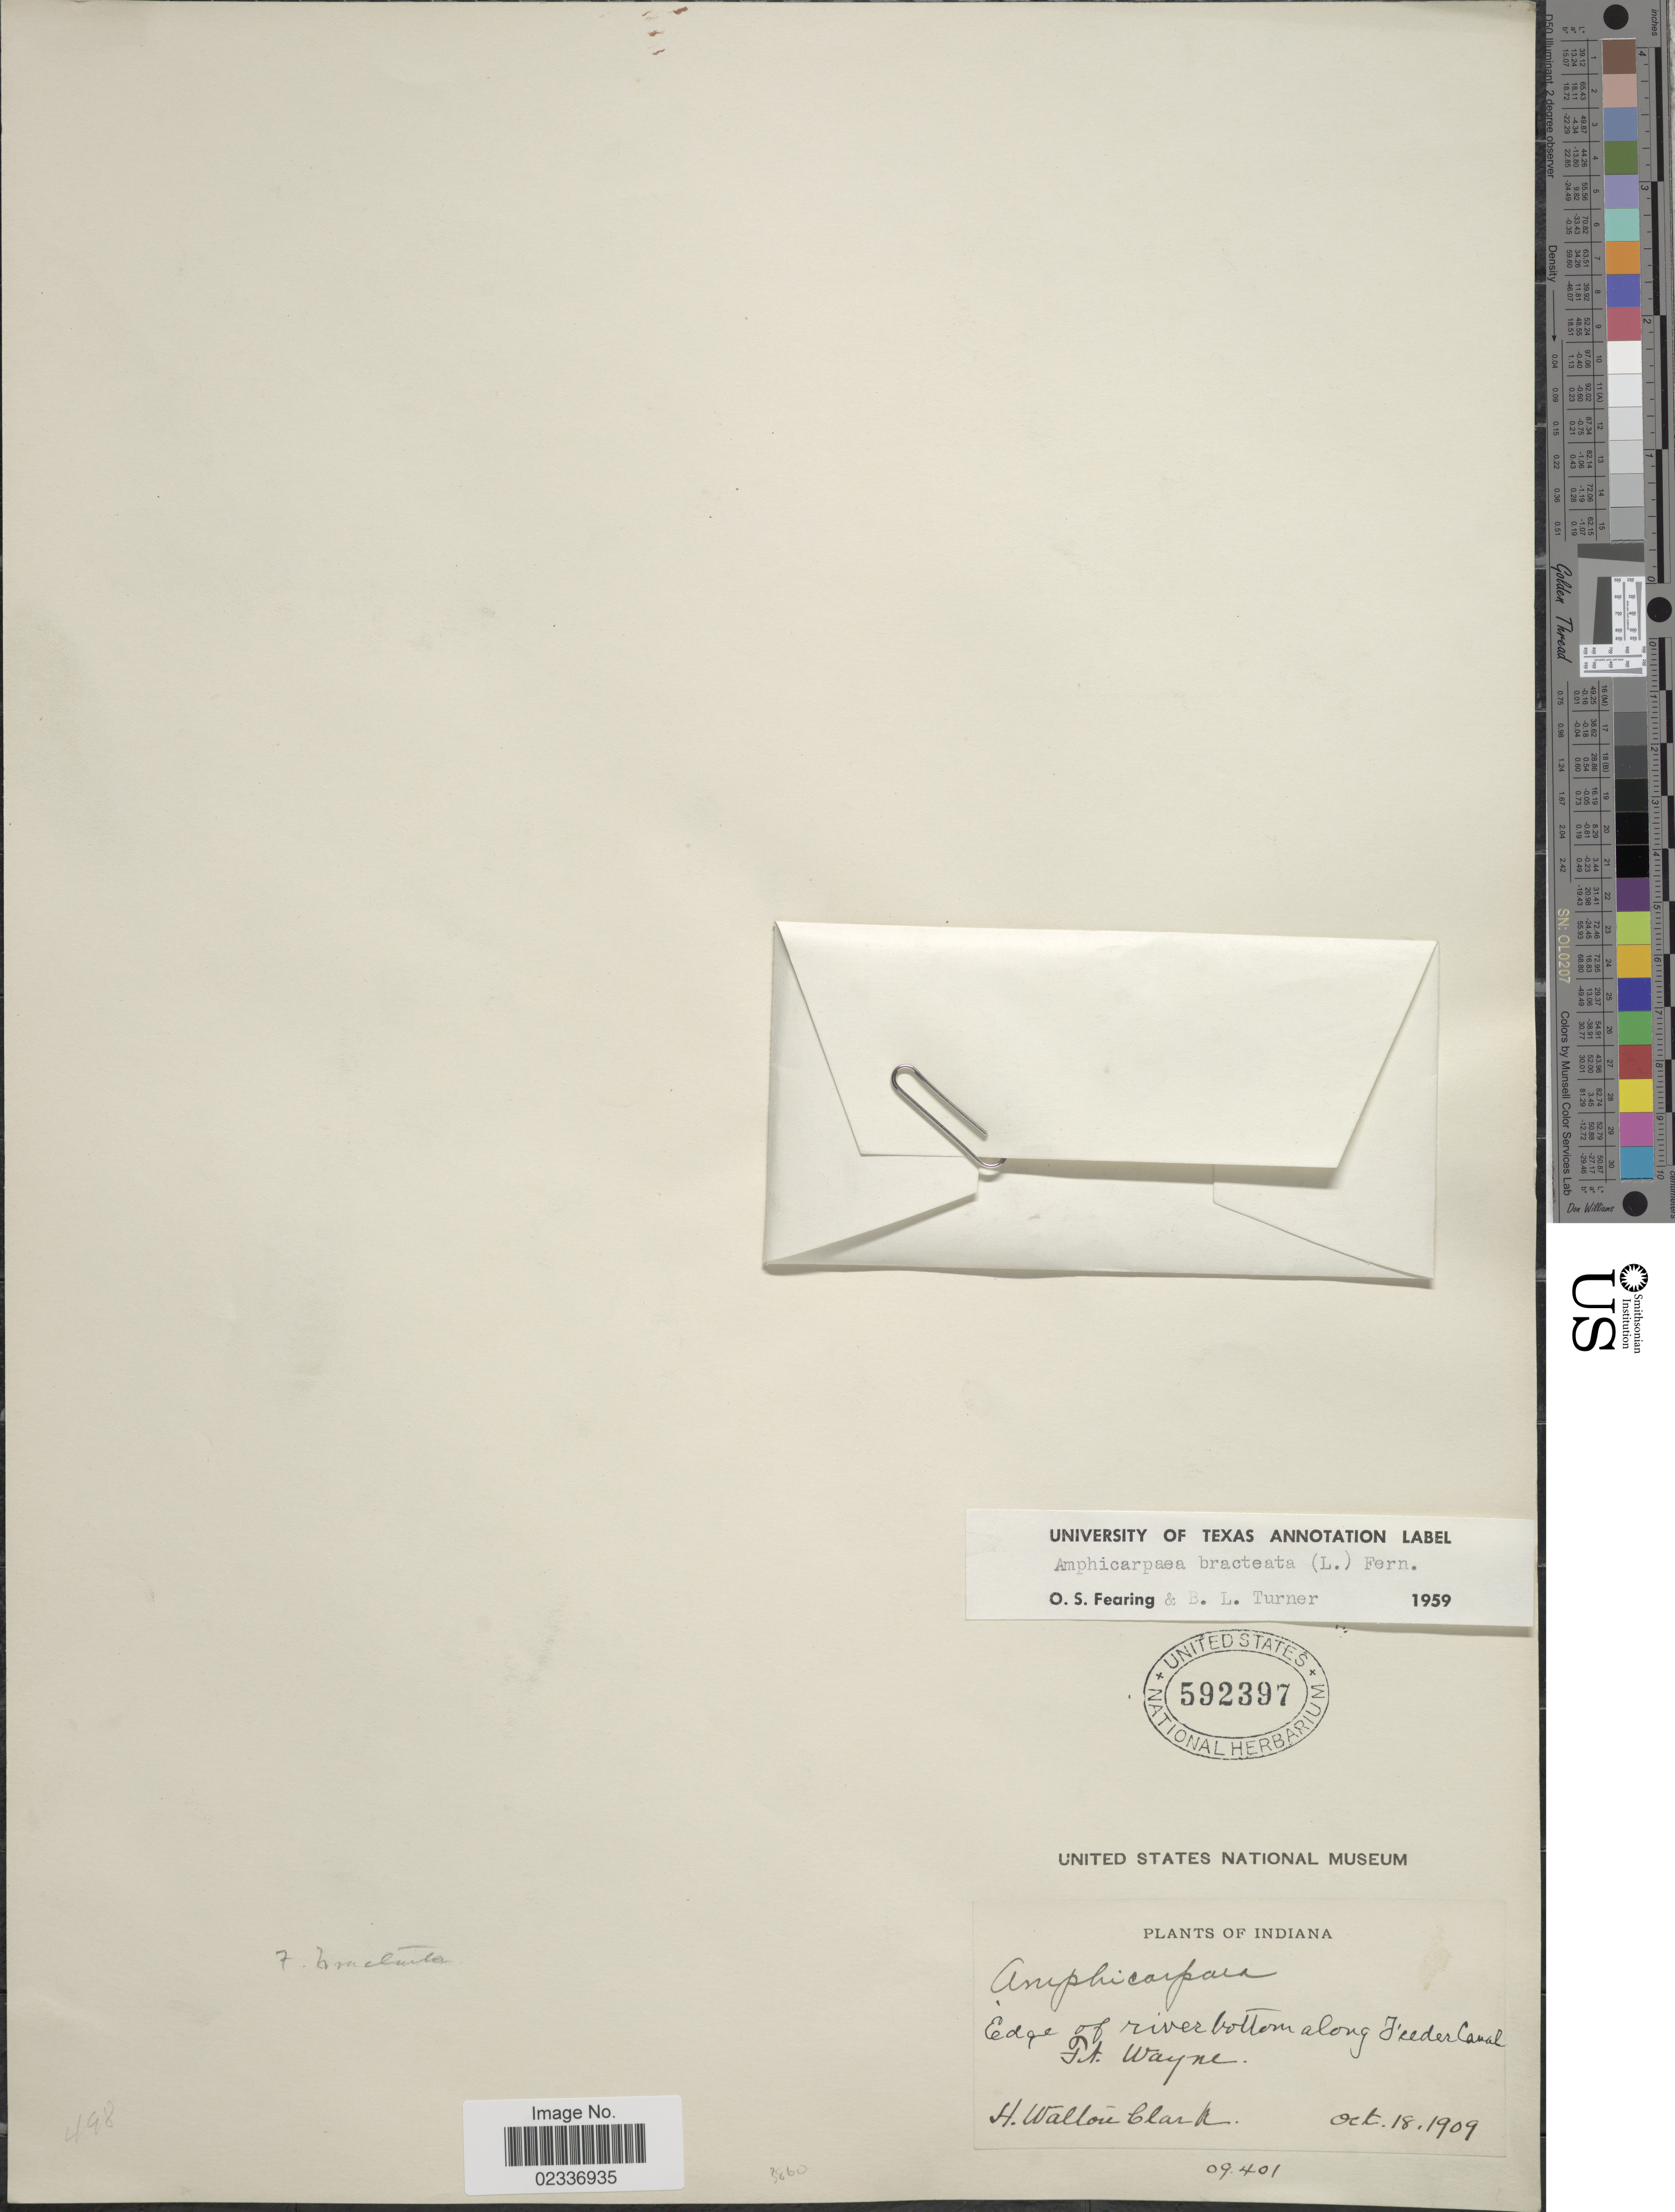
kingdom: Plantae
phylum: Tracheophyta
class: Magnoliopsida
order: Fabales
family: Fabaceae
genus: Amphicarpaea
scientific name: Amphicarpaea bracteata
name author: (L.) Fernald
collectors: H. W. Clark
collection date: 1909-10-18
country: United States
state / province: Indiana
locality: Edge of river bottom along Feeder Canal Ft. Wayne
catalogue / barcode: US 592397